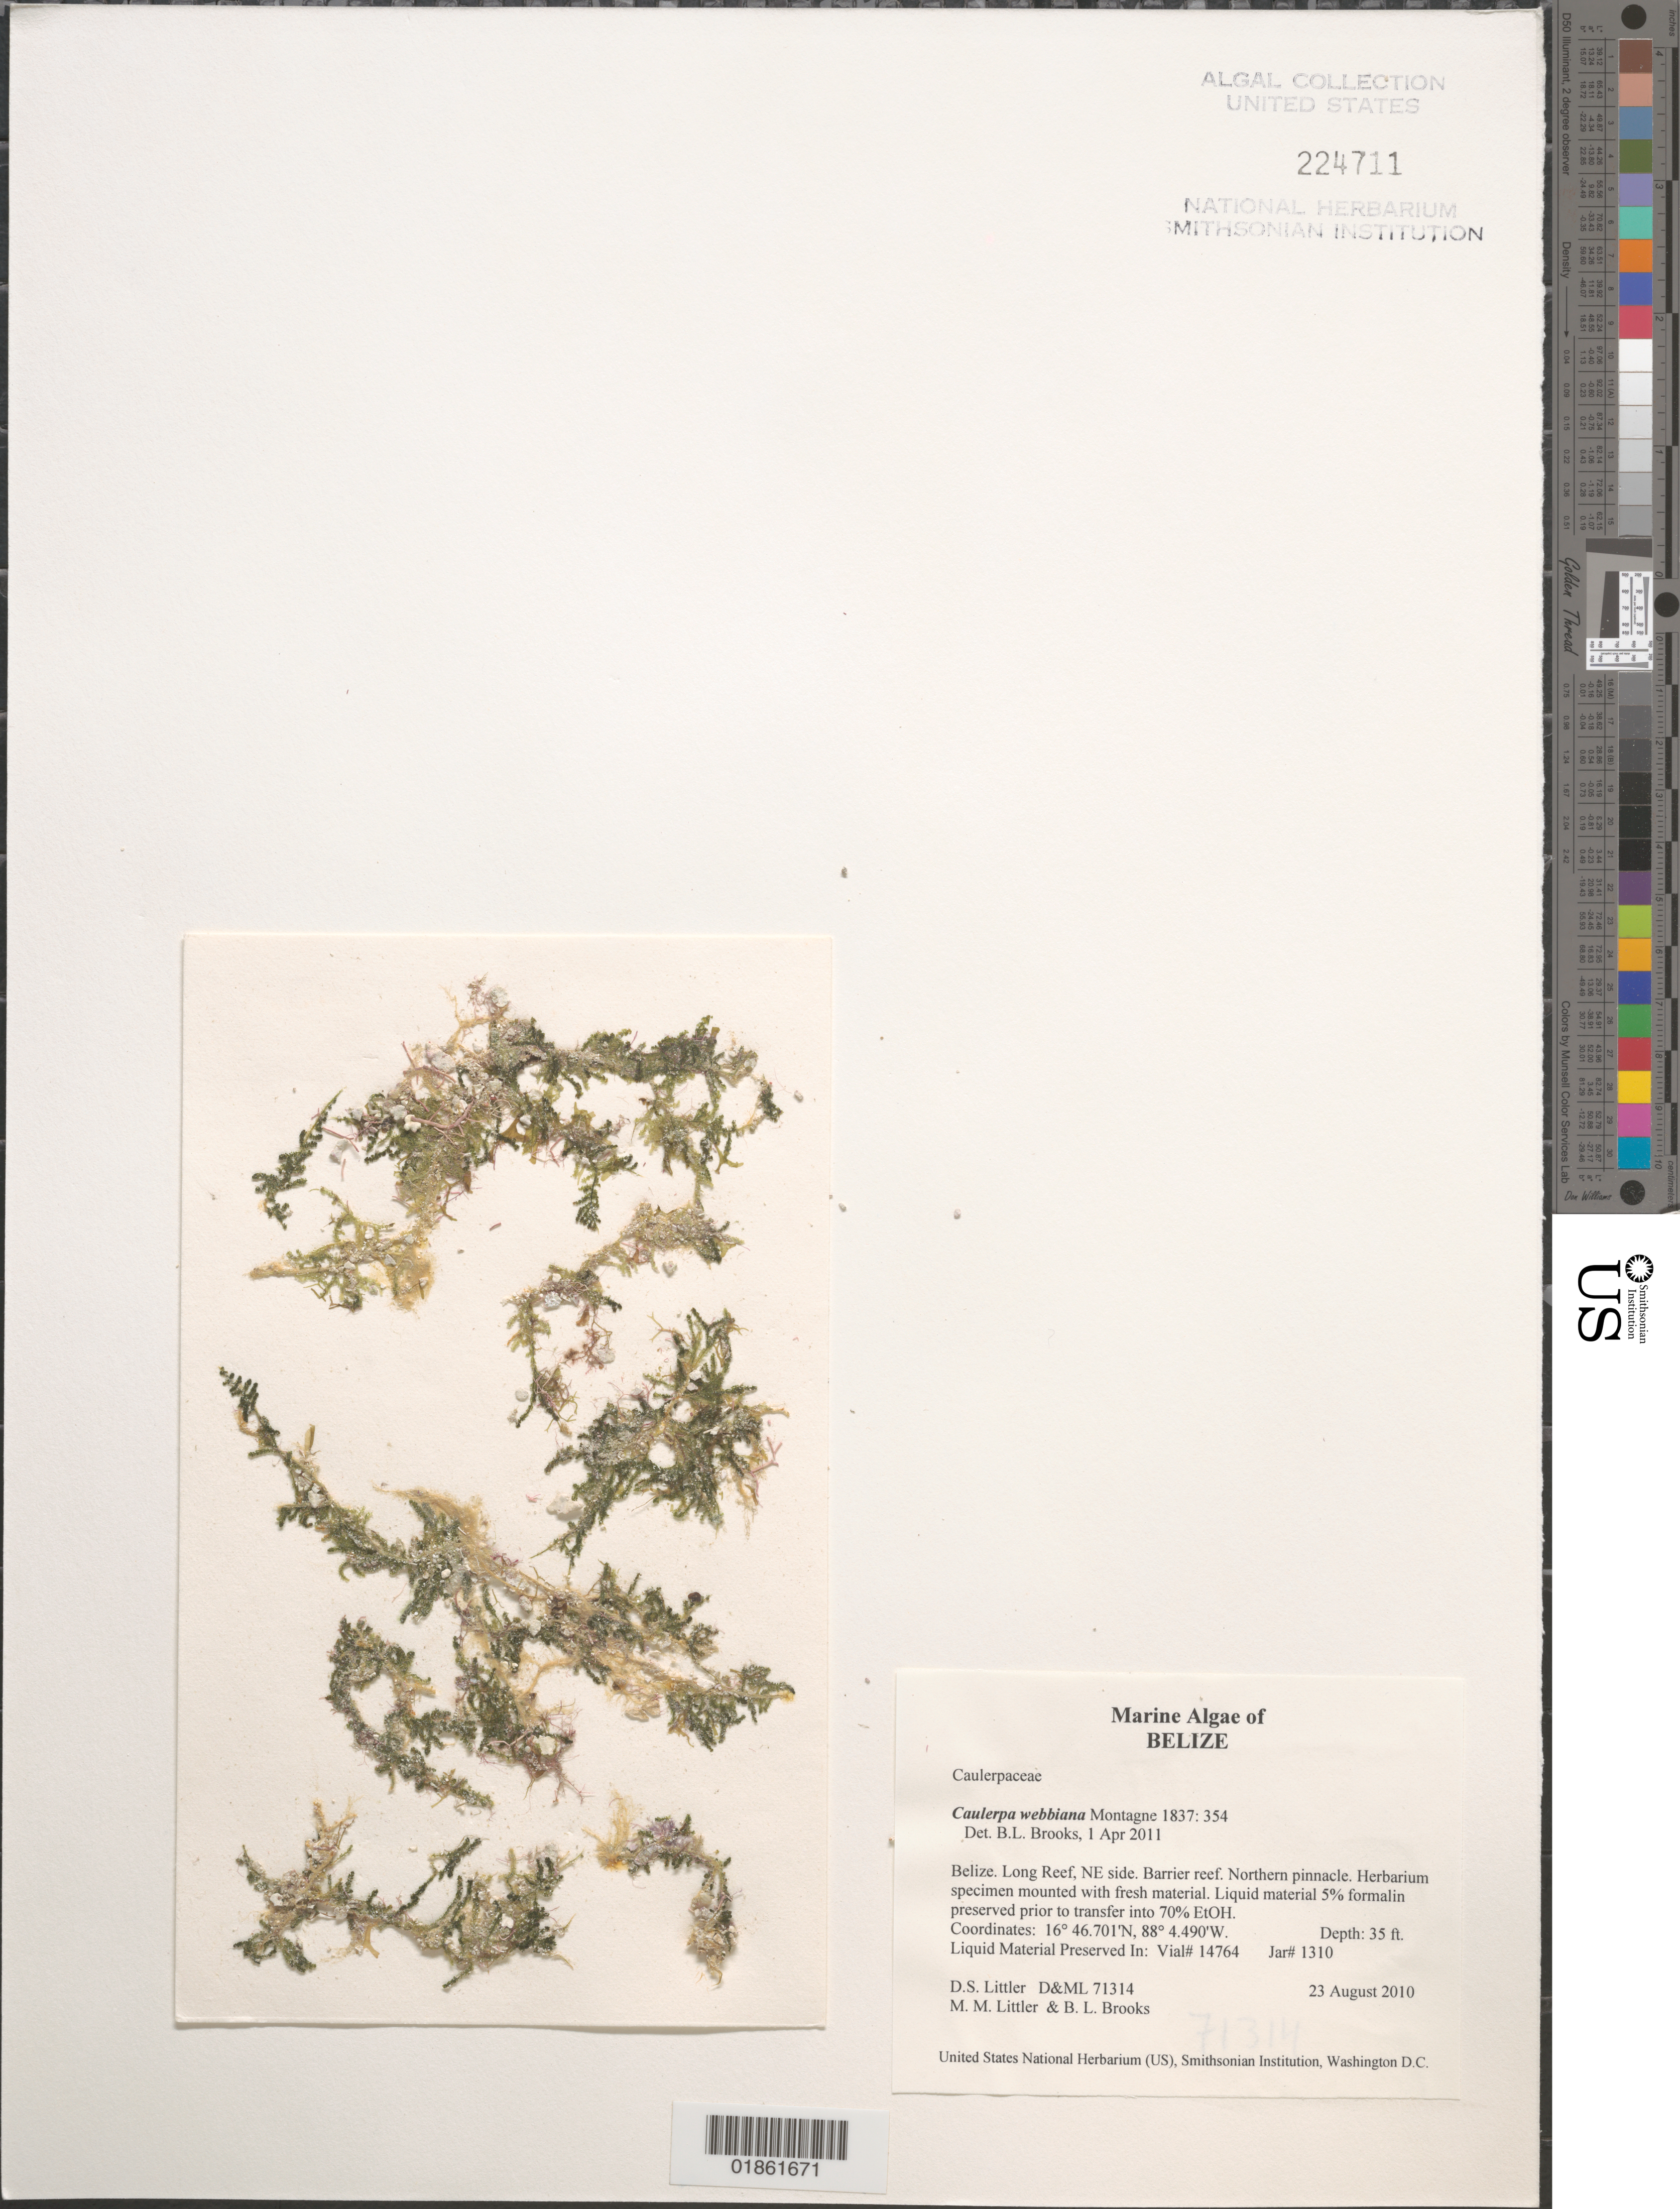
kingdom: Plantae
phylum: Chlorophyta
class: Ulvophyceae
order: Bryopsidales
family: Caulerpaceae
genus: Caulerpa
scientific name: Caulerpa webbiana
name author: Mont.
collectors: D. S. Littler & M. M. Littler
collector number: D&ML 71314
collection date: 2010-08-23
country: Belize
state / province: Stann Creek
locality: Long Reef. BPIN site. N pinnacle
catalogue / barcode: US 224711